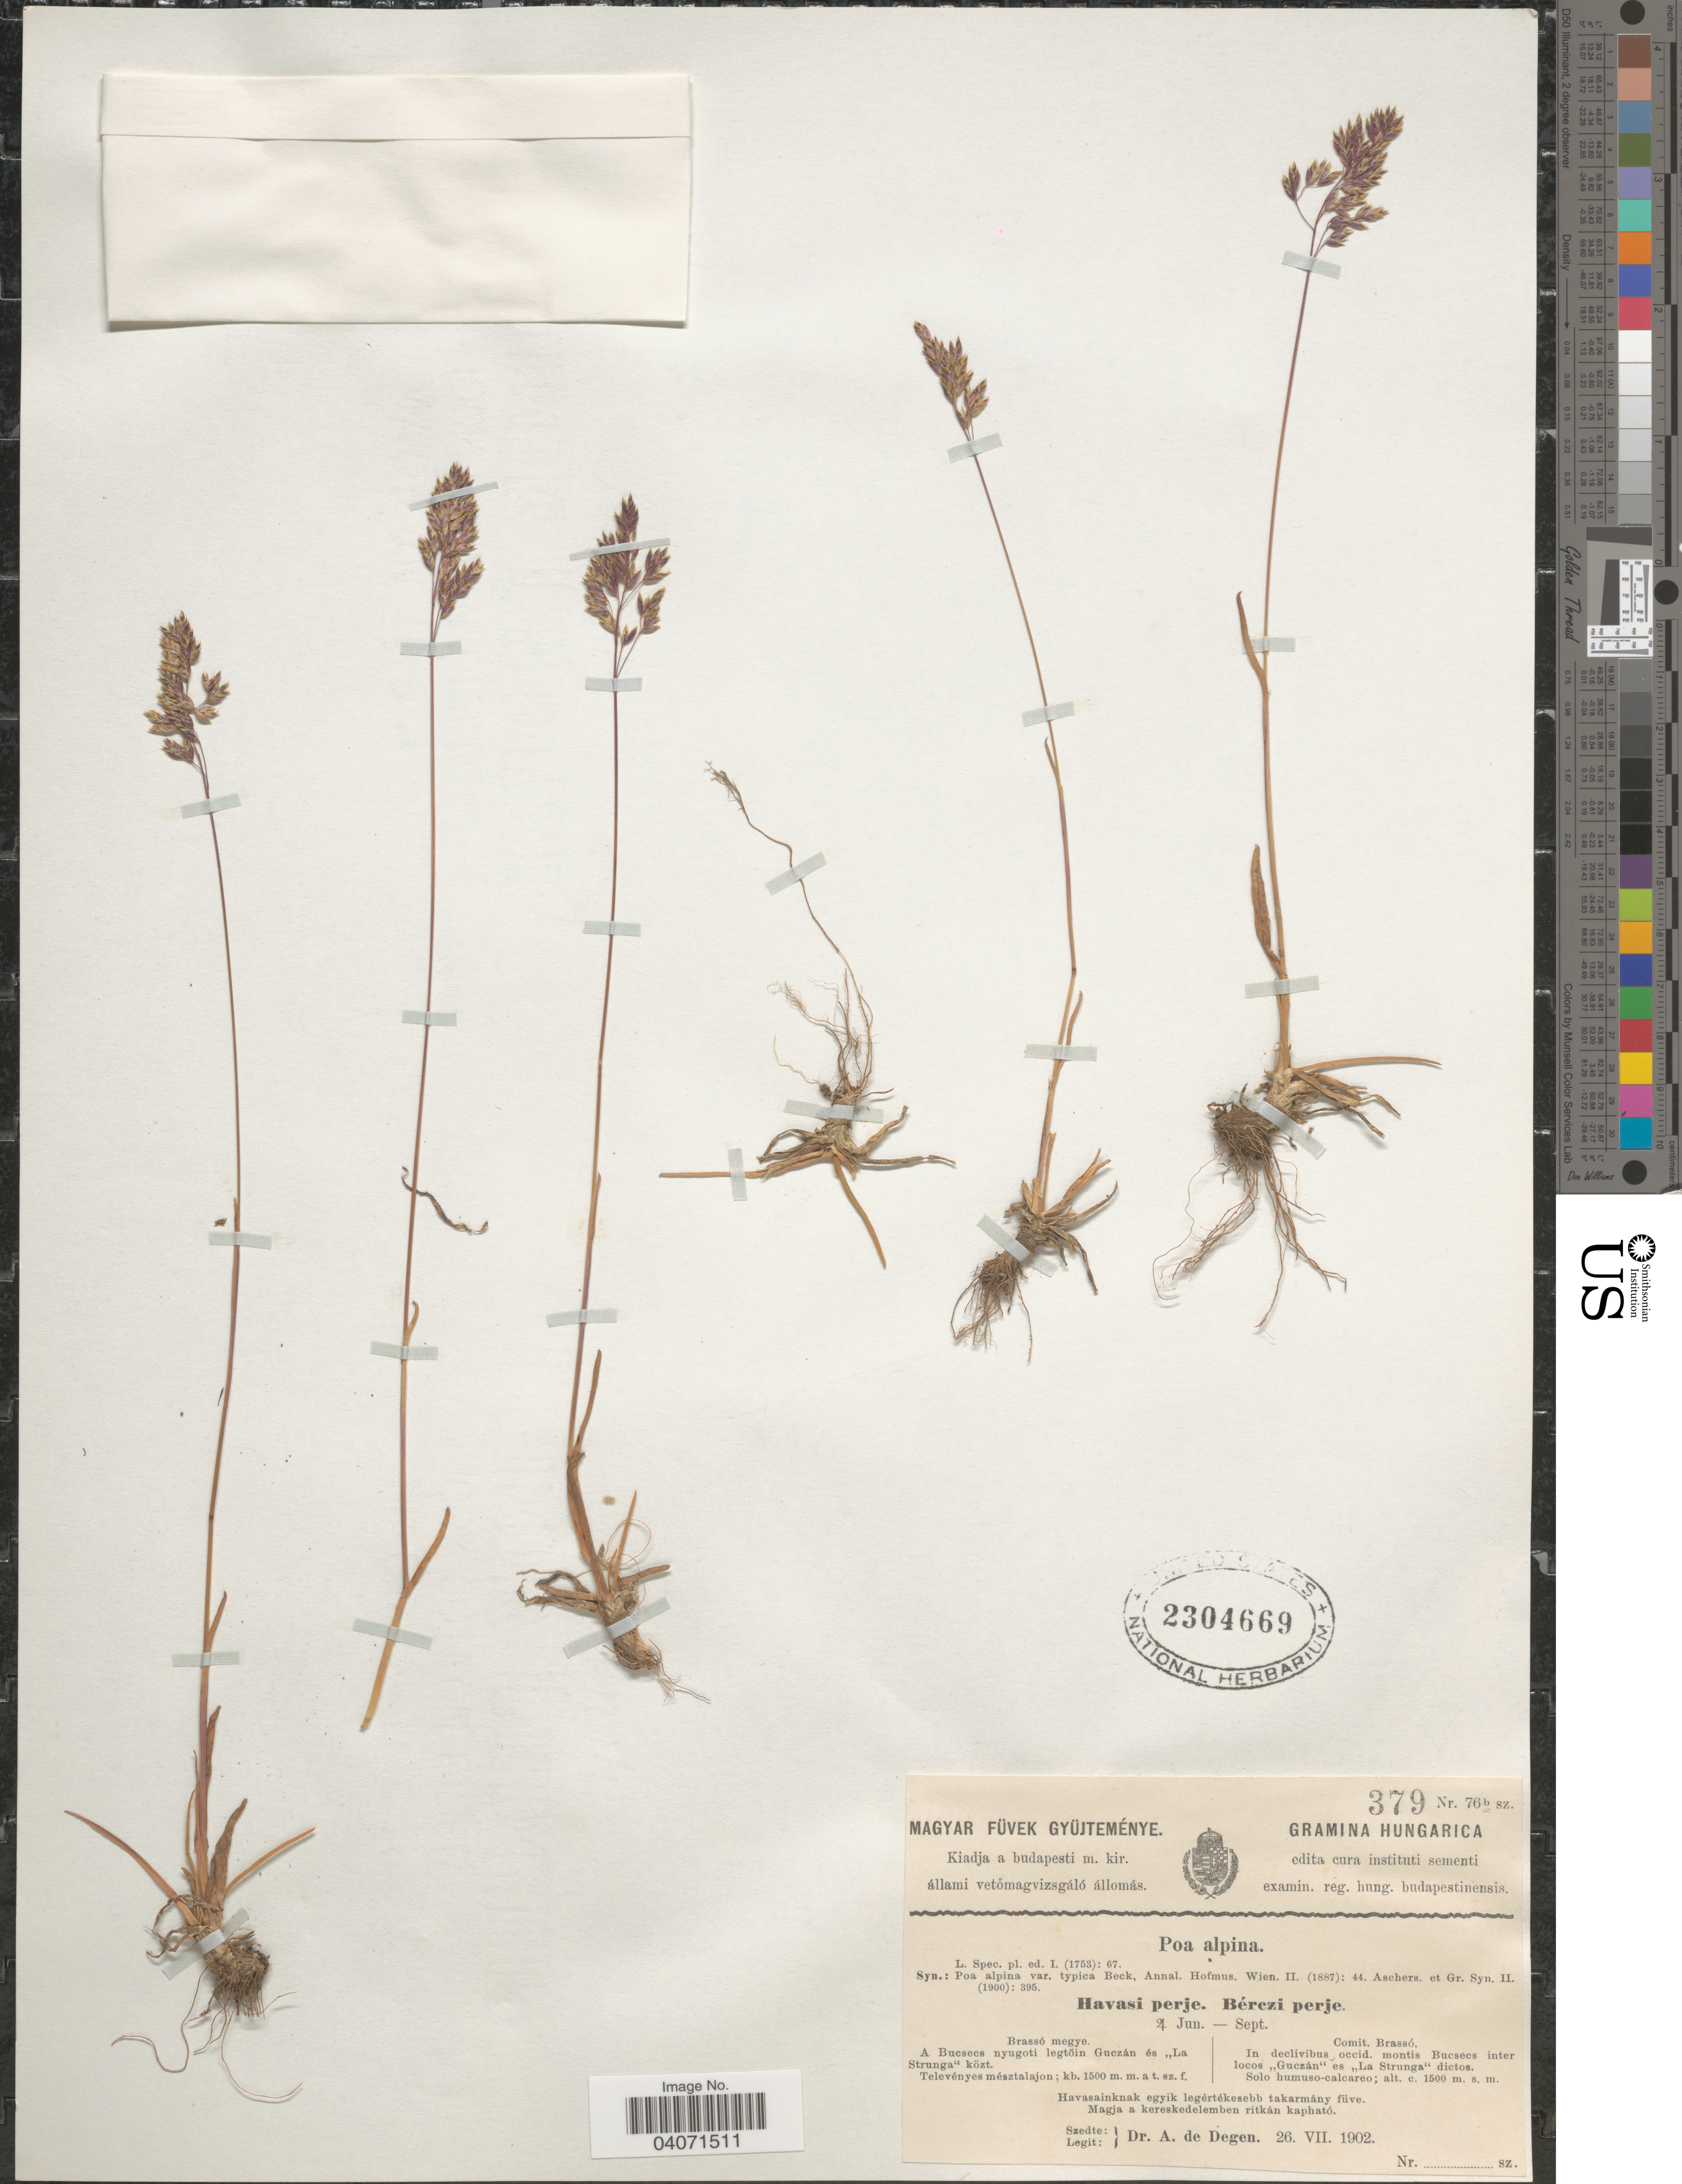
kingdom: Plantae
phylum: Tracheophyta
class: Liliopsida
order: Poales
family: Poaceae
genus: Poa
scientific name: Poa alpina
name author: L.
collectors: A. Degen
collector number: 76b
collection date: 1902-07-26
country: Hungary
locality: Comit. Brassó. In declivibus occid. montis Bucsecs inter locos ,,Guczán" es ,,La Strunga" dictos.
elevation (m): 1500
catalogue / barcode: US 2304669